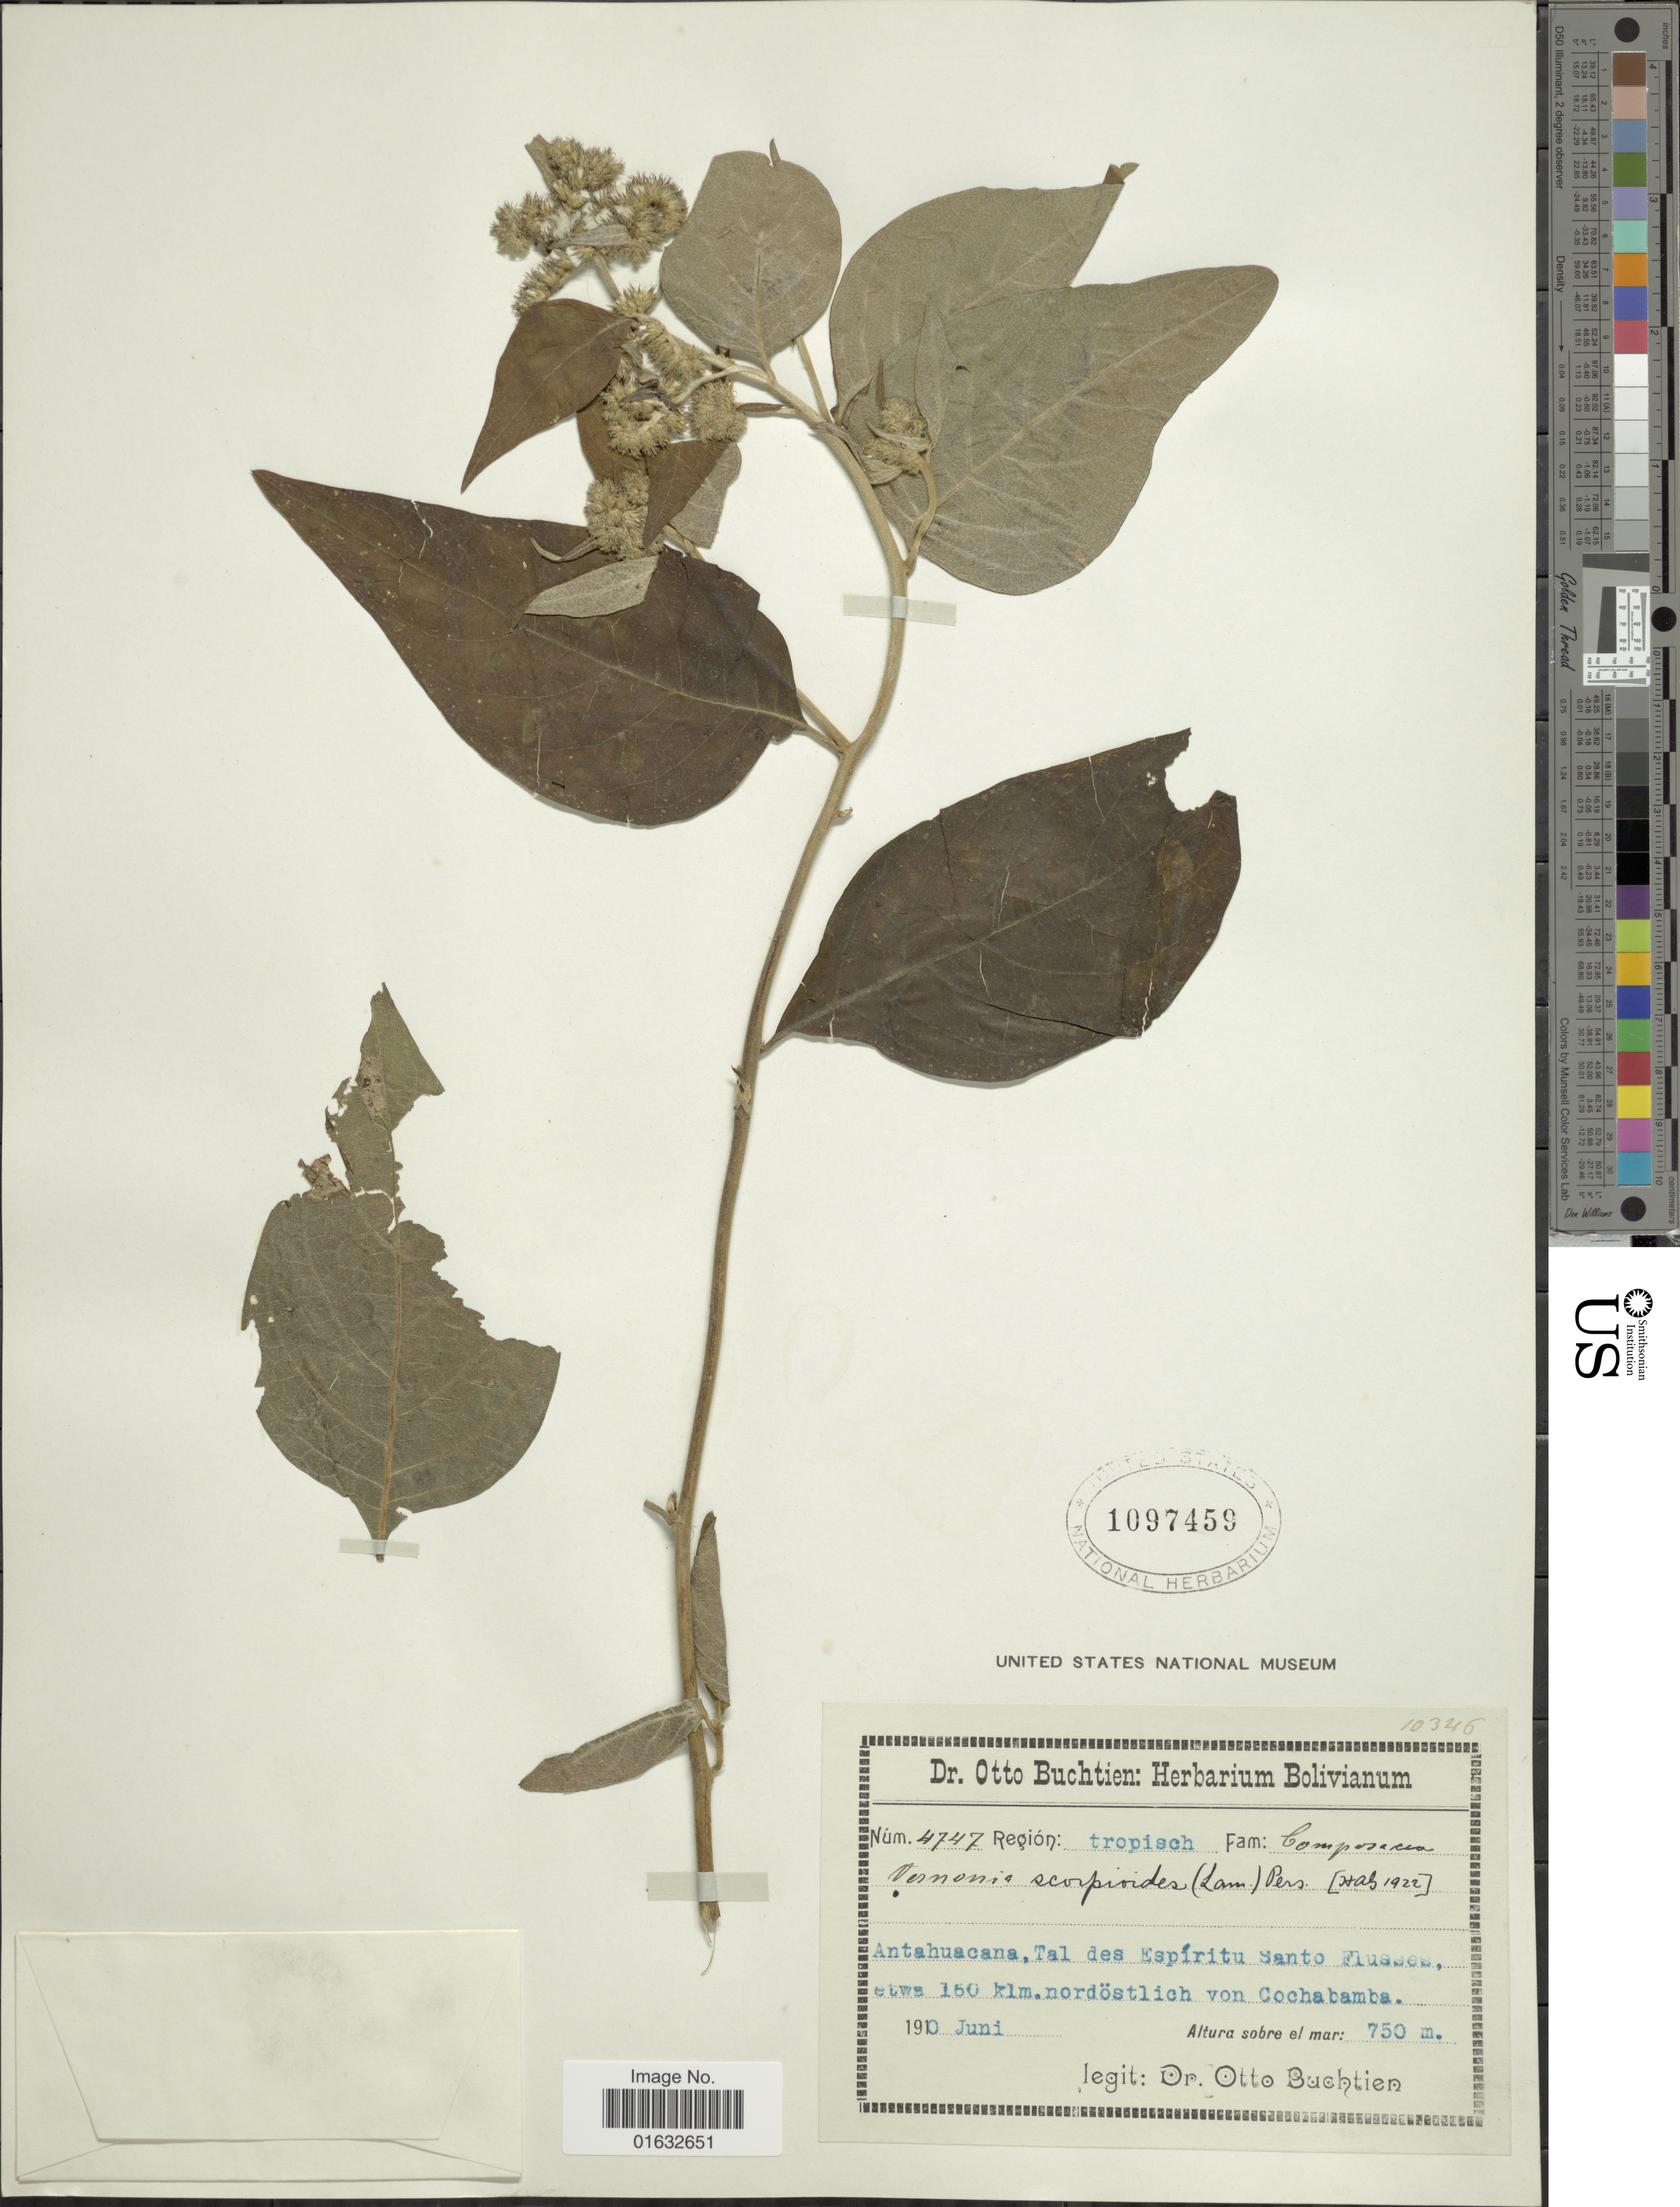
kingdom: Plantae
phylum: Tracheophyta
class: Magnoliopsida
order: Asterales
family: Asteraceae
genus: Cyrtocymura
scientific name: Cyrtocymura scorpioides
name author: (Lam.) H. Rob.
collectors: O. Buchtien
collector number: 4747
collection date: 1910-06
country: Bolivia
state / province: Cochabamba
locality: Antahuacana. Tal des Espiritu Santo Flusses, etwa 15 klm. nordostlich von Cochabamba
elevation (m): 750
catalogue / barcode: US 1097459